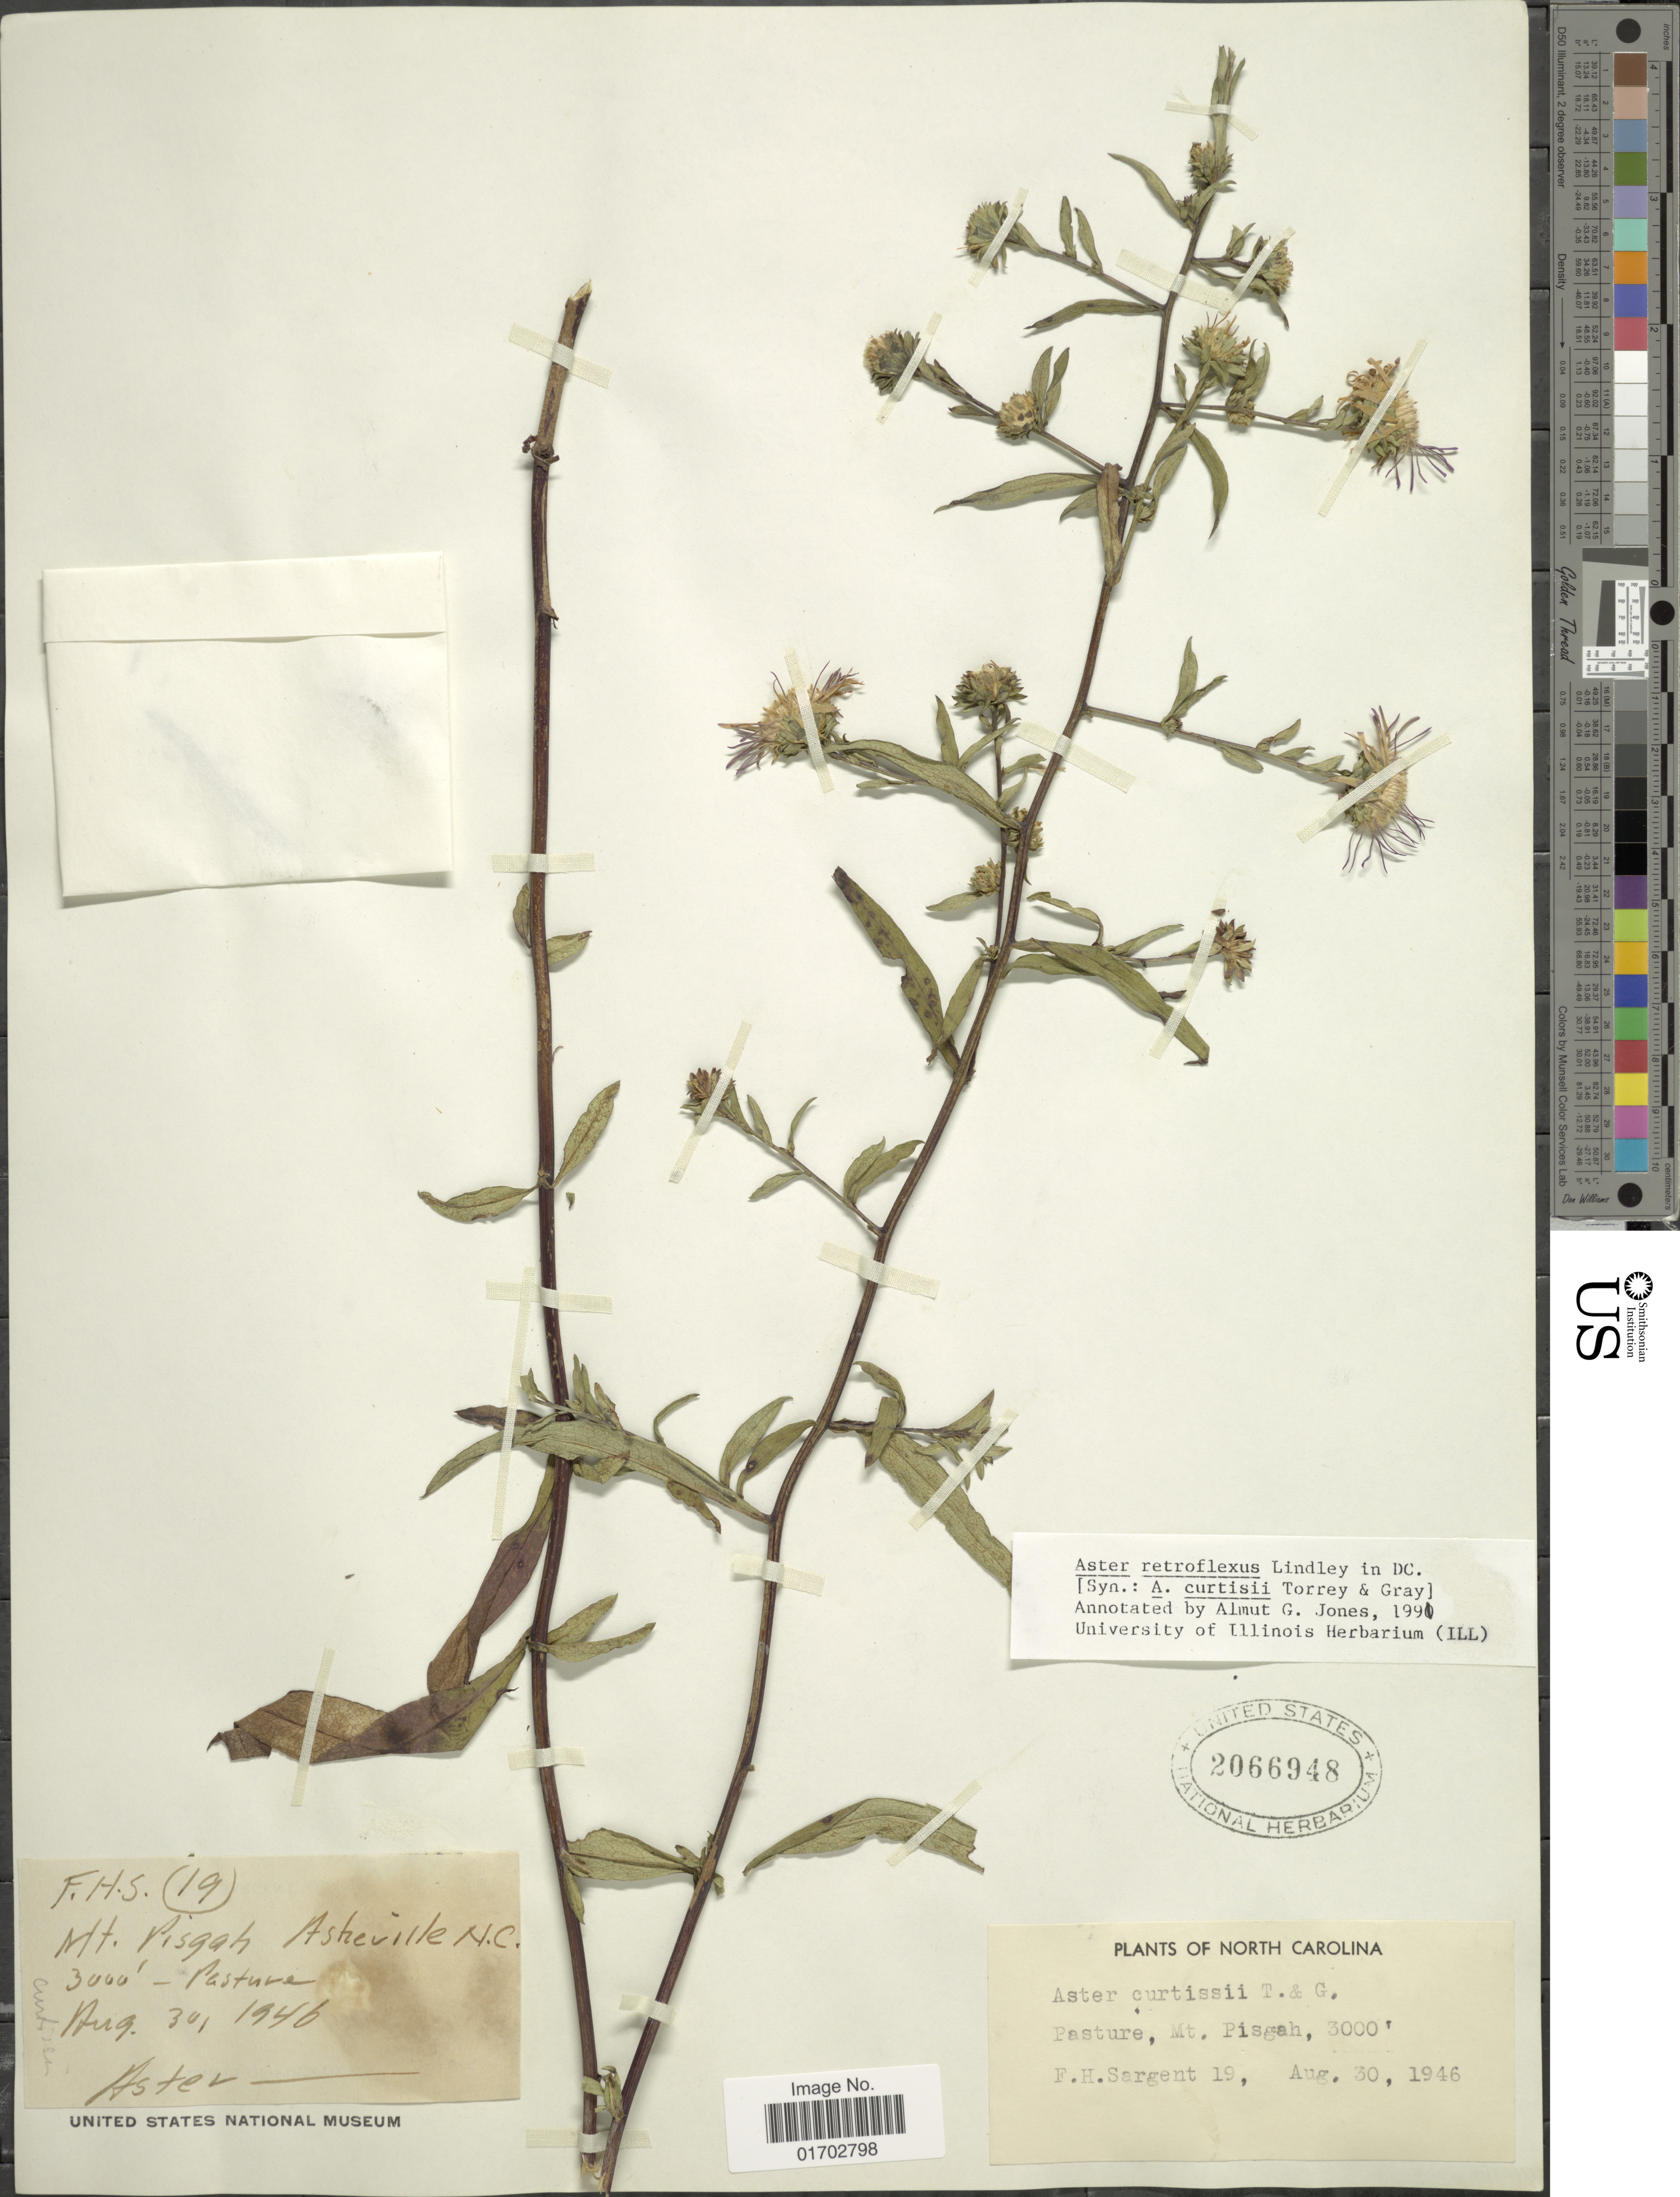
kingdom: Plantae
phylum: Tracheophyta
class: Magnoliopsida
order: Asterales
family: Asteraceae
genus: Symphyotrichum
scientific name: Symphyotrichum retroflexum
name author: (Lindl.) G.L. Nesom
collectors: F. H. Sargent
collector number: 19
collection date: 1946-08-30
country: United States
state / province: North Carolina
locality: Pasture, Mt. Pisgah.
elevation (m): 914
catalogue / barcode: US 2066948